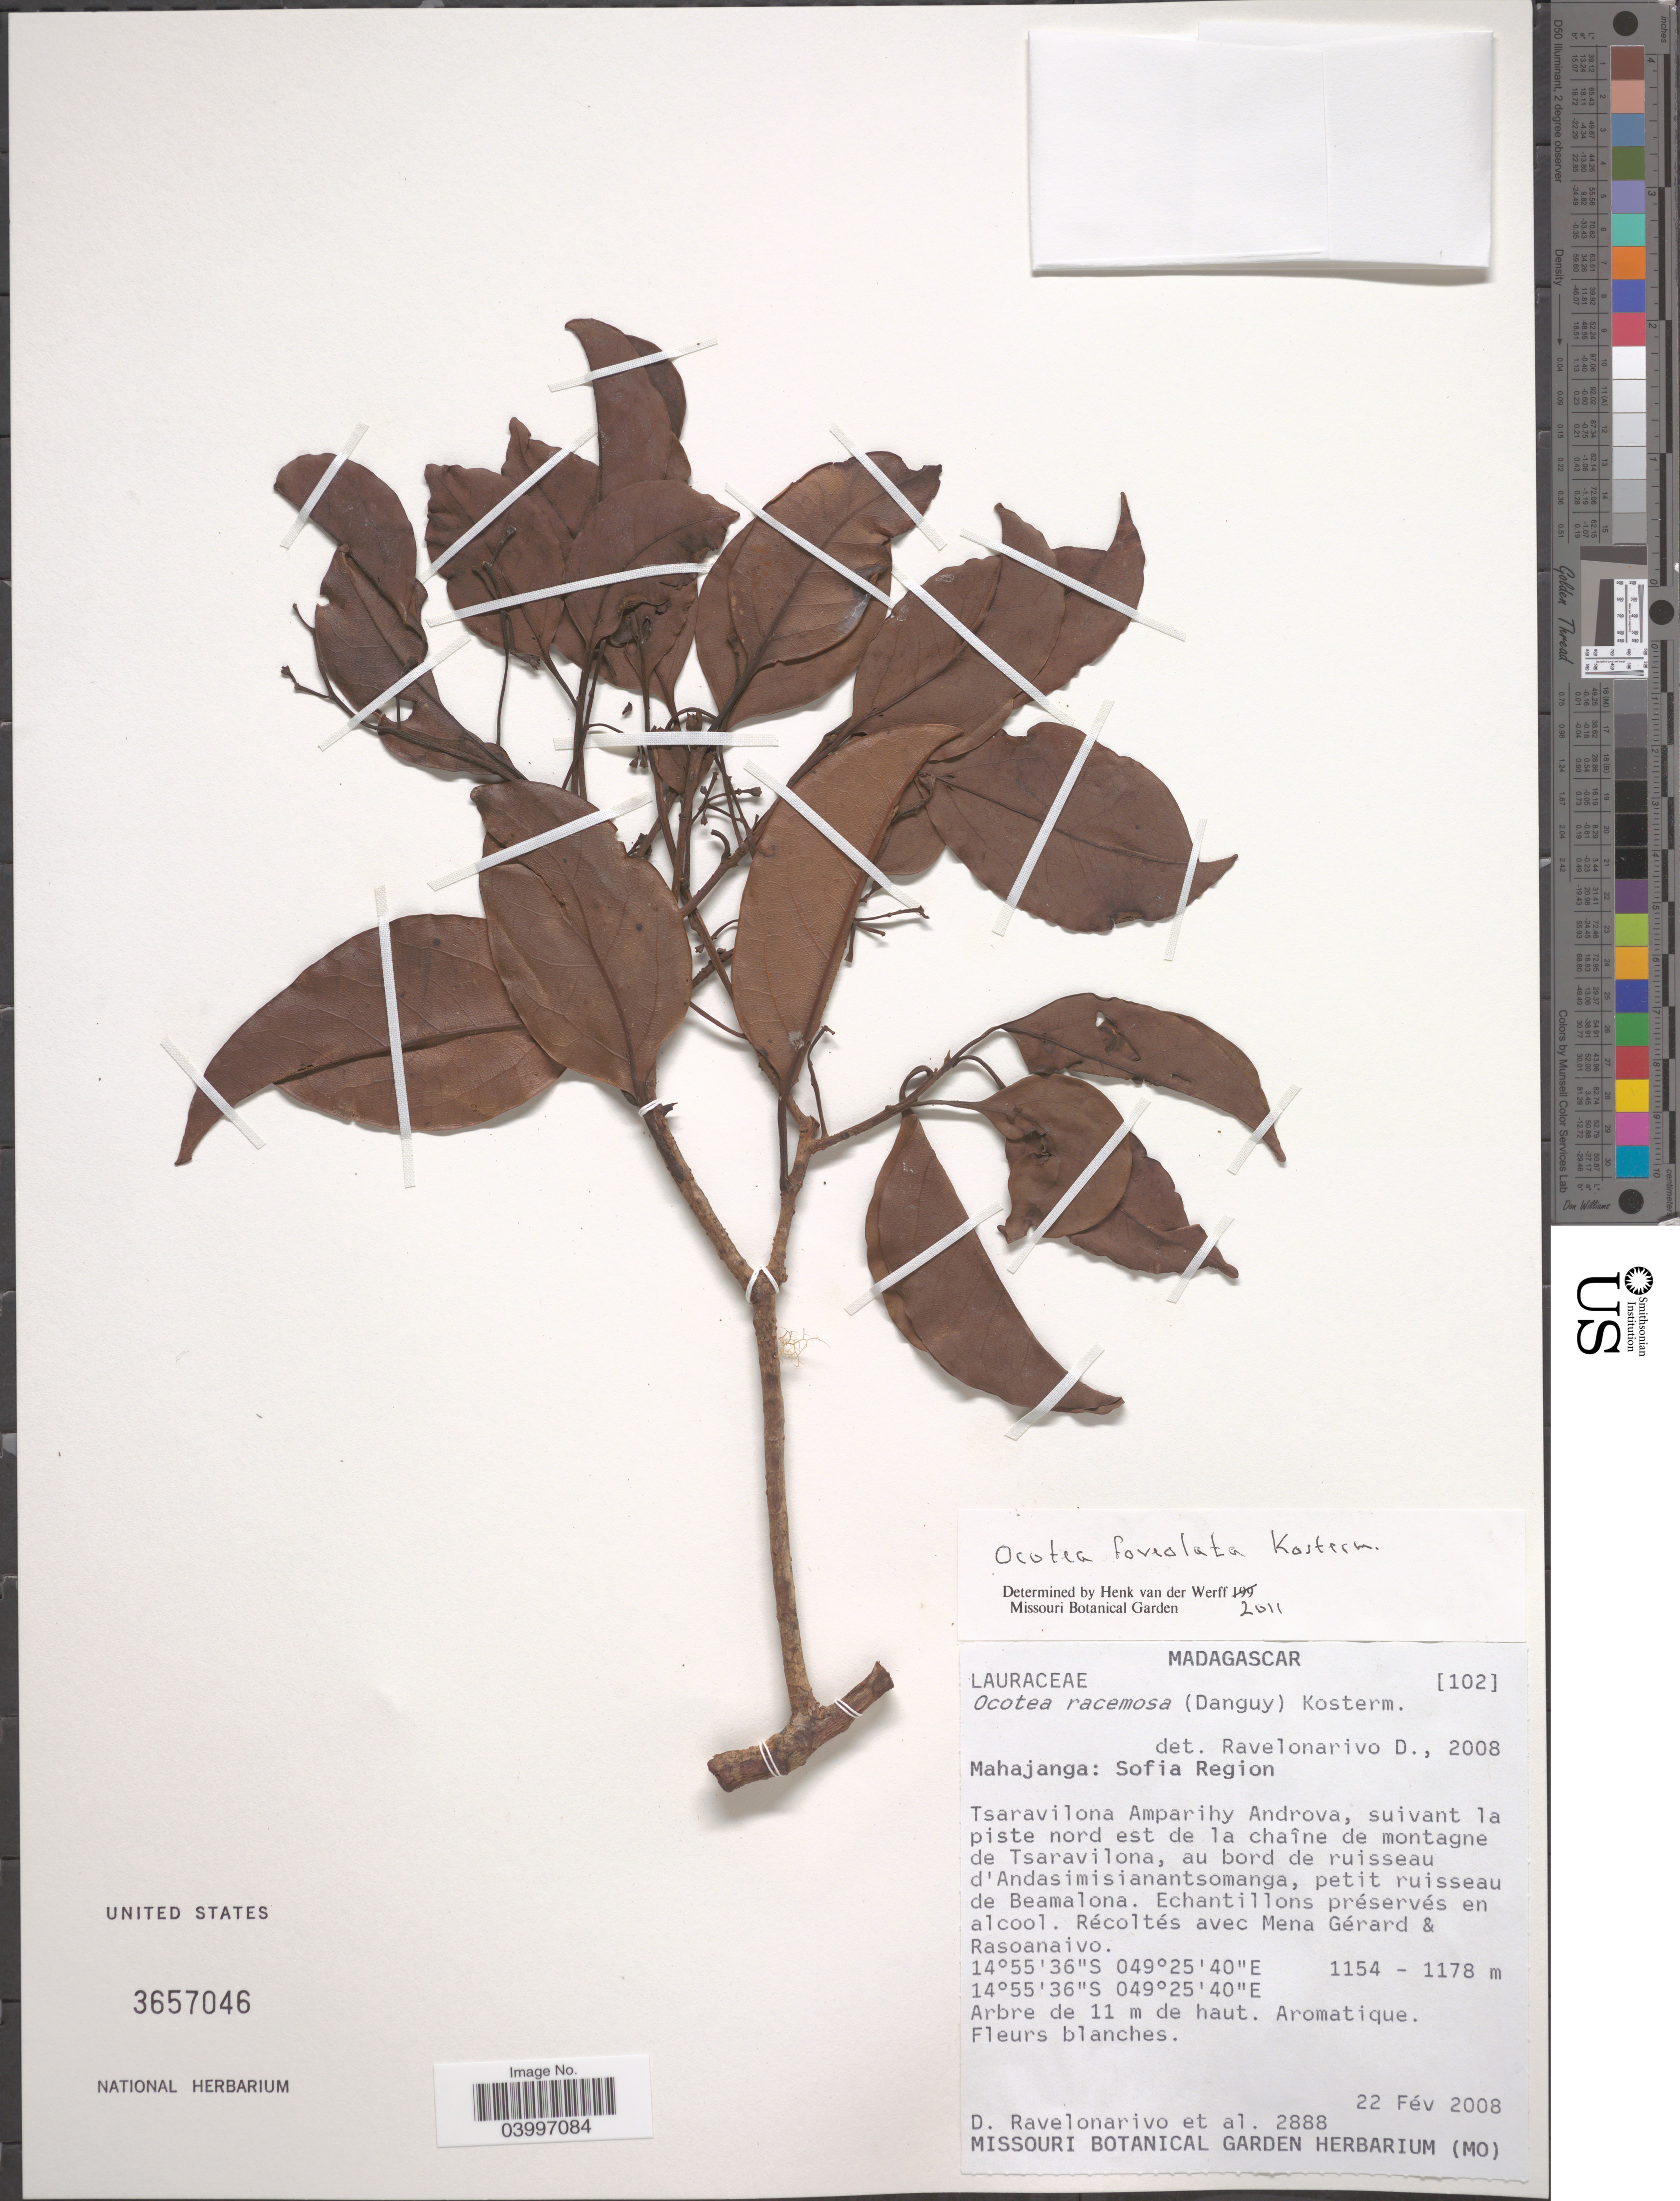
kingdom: Plantae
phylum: Tracheophyta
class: Magnoliopsida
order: Laurales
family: Lauraceae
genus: Ocotea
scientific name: Ocotea foveolata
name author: Kosterm.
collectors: D. Ravelonarivo, M. Gérard & Rasoanaivo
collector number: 2888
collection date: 2008-02-22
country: Madagascar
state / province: Sofia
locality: Sofia Region. Tsaravilona Amparihy Androva, suivant la piste nord est de la chaîne de montagne de Tsaravilona, au bord de ruisseau d' Andasimisianantsomanga, petit ruisseau de Beamalona.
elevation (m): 1154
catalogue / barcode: US 3657046